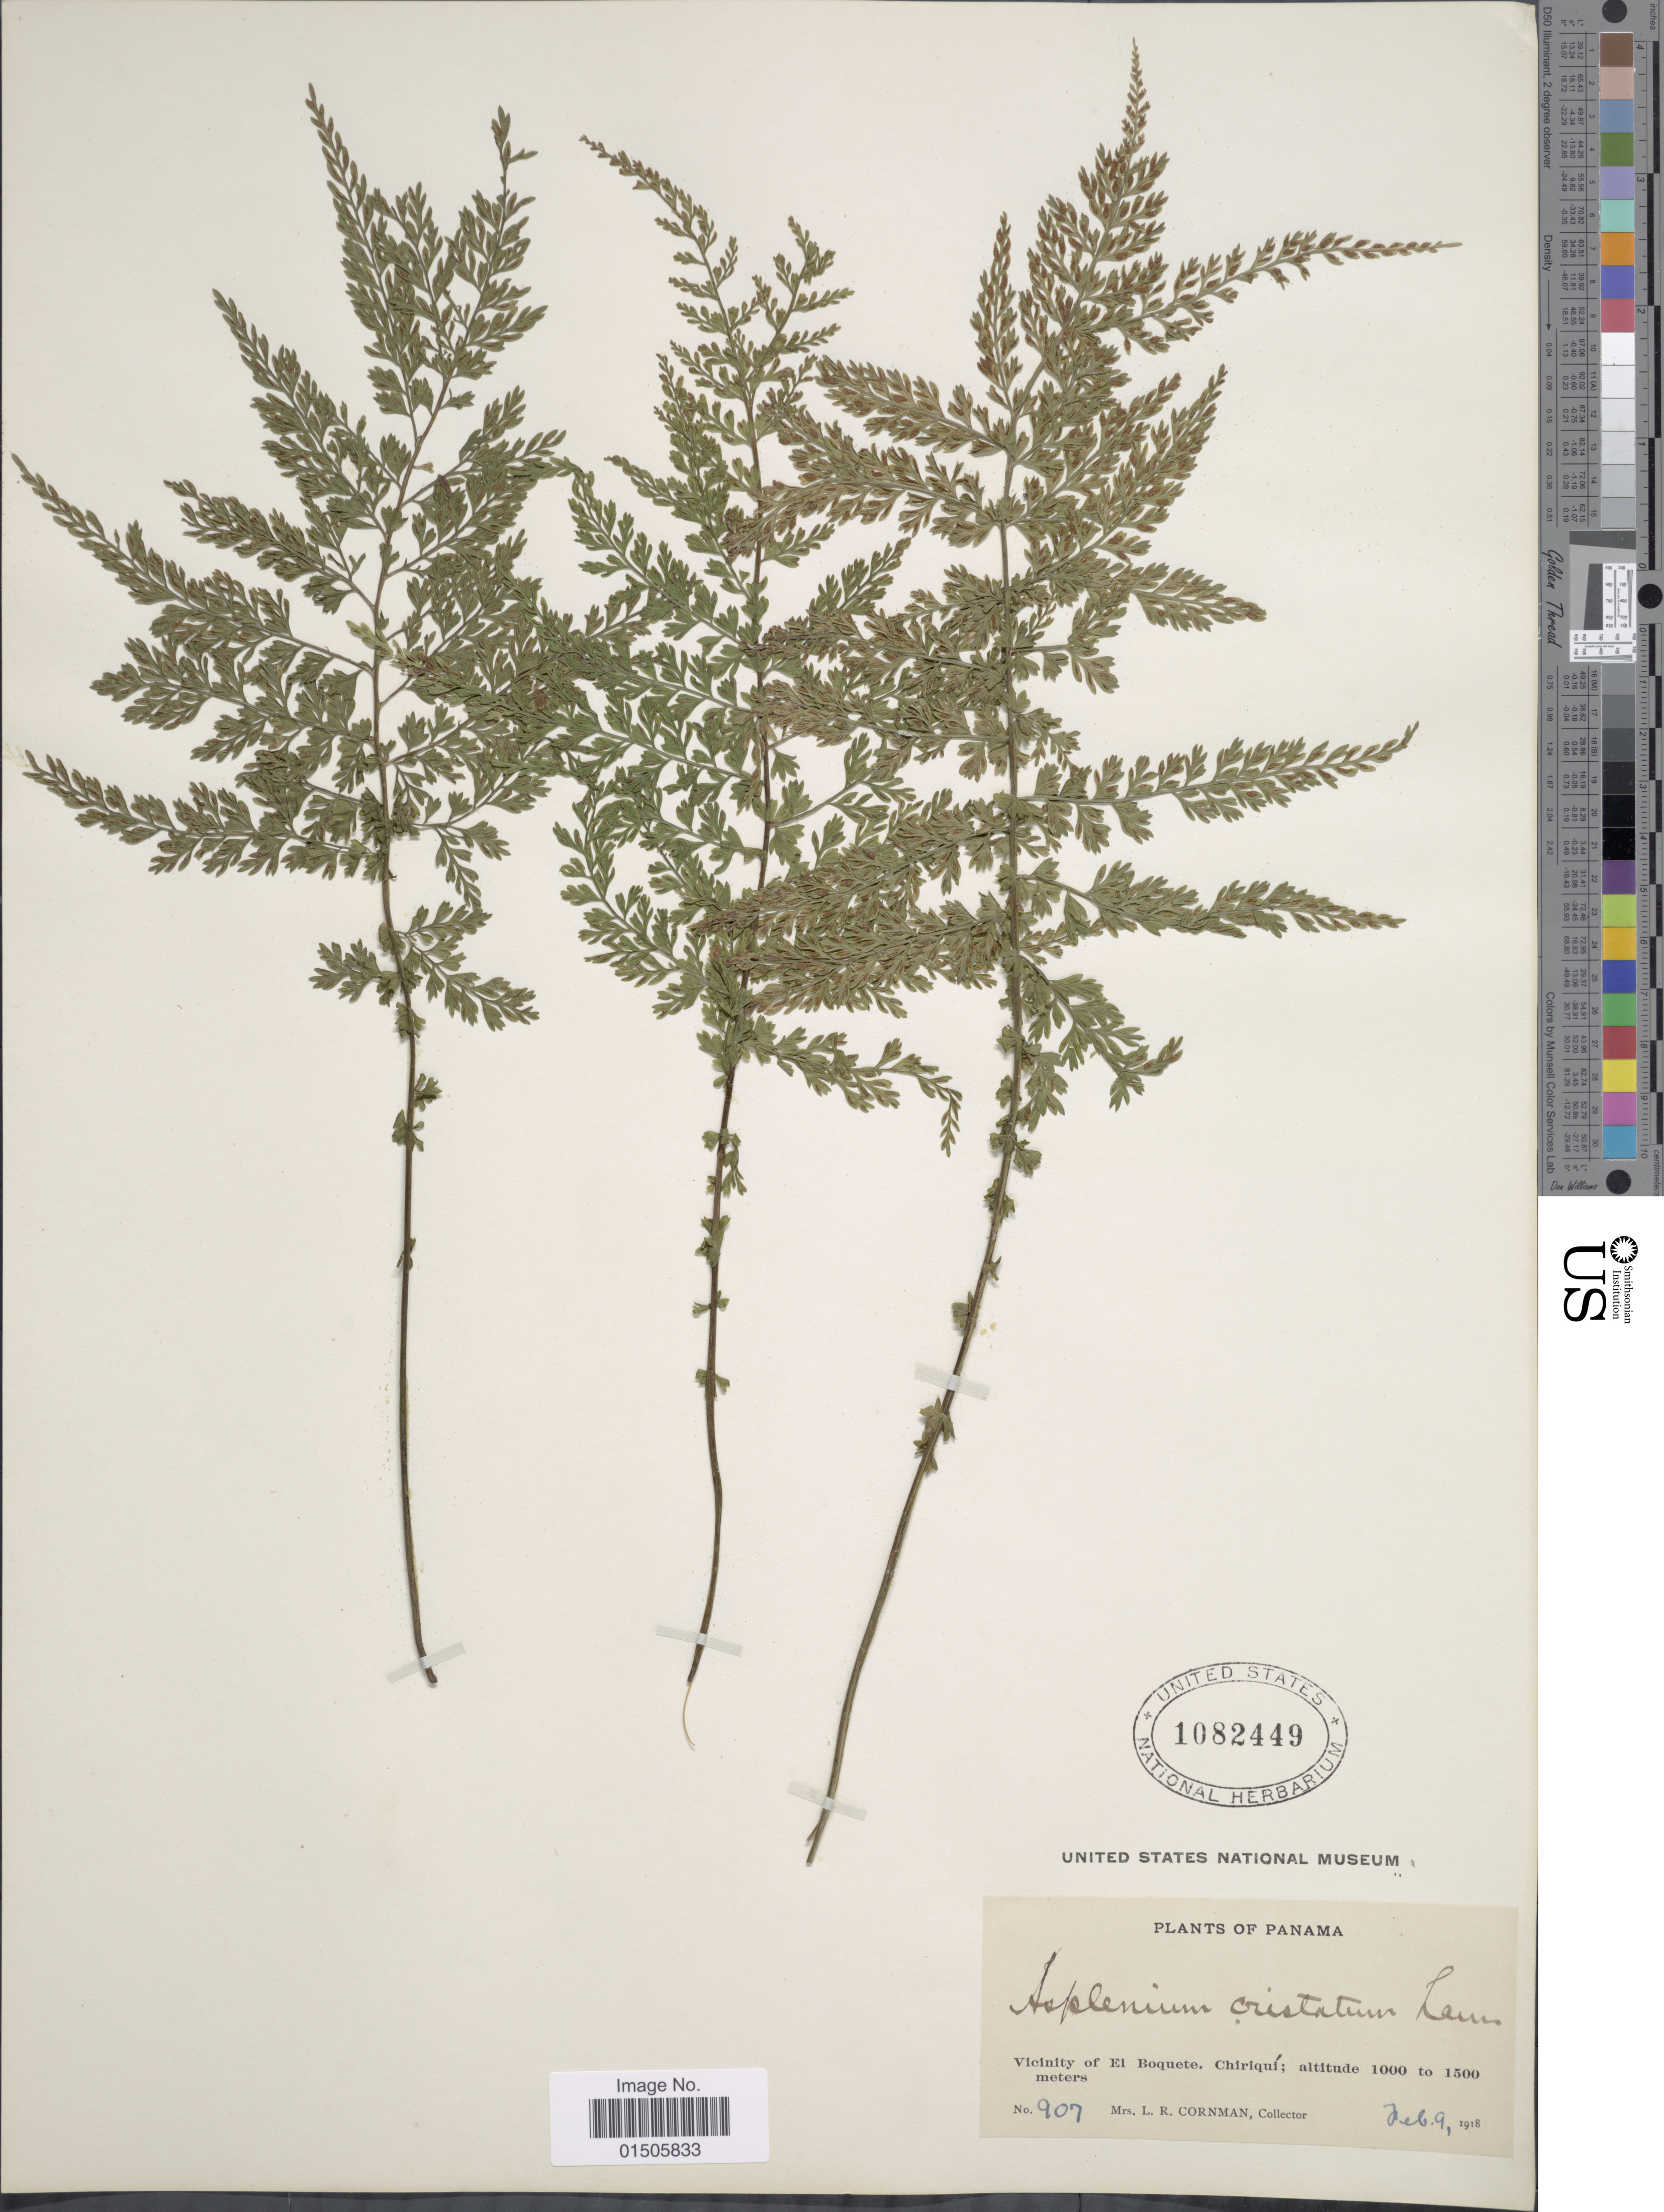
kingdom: Plantae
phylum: Tracheophyta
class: Polypodiopsida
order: Polypodiales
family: Aspleniaceae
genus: Asplenium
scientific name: Asplenium cristatum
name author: Lam.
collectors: L. Cornman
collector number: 907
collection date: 1918-02-09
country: Panama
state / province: Chiriqui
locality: Vicinity of El Boquete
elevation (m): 1000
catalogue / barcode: US 1082449